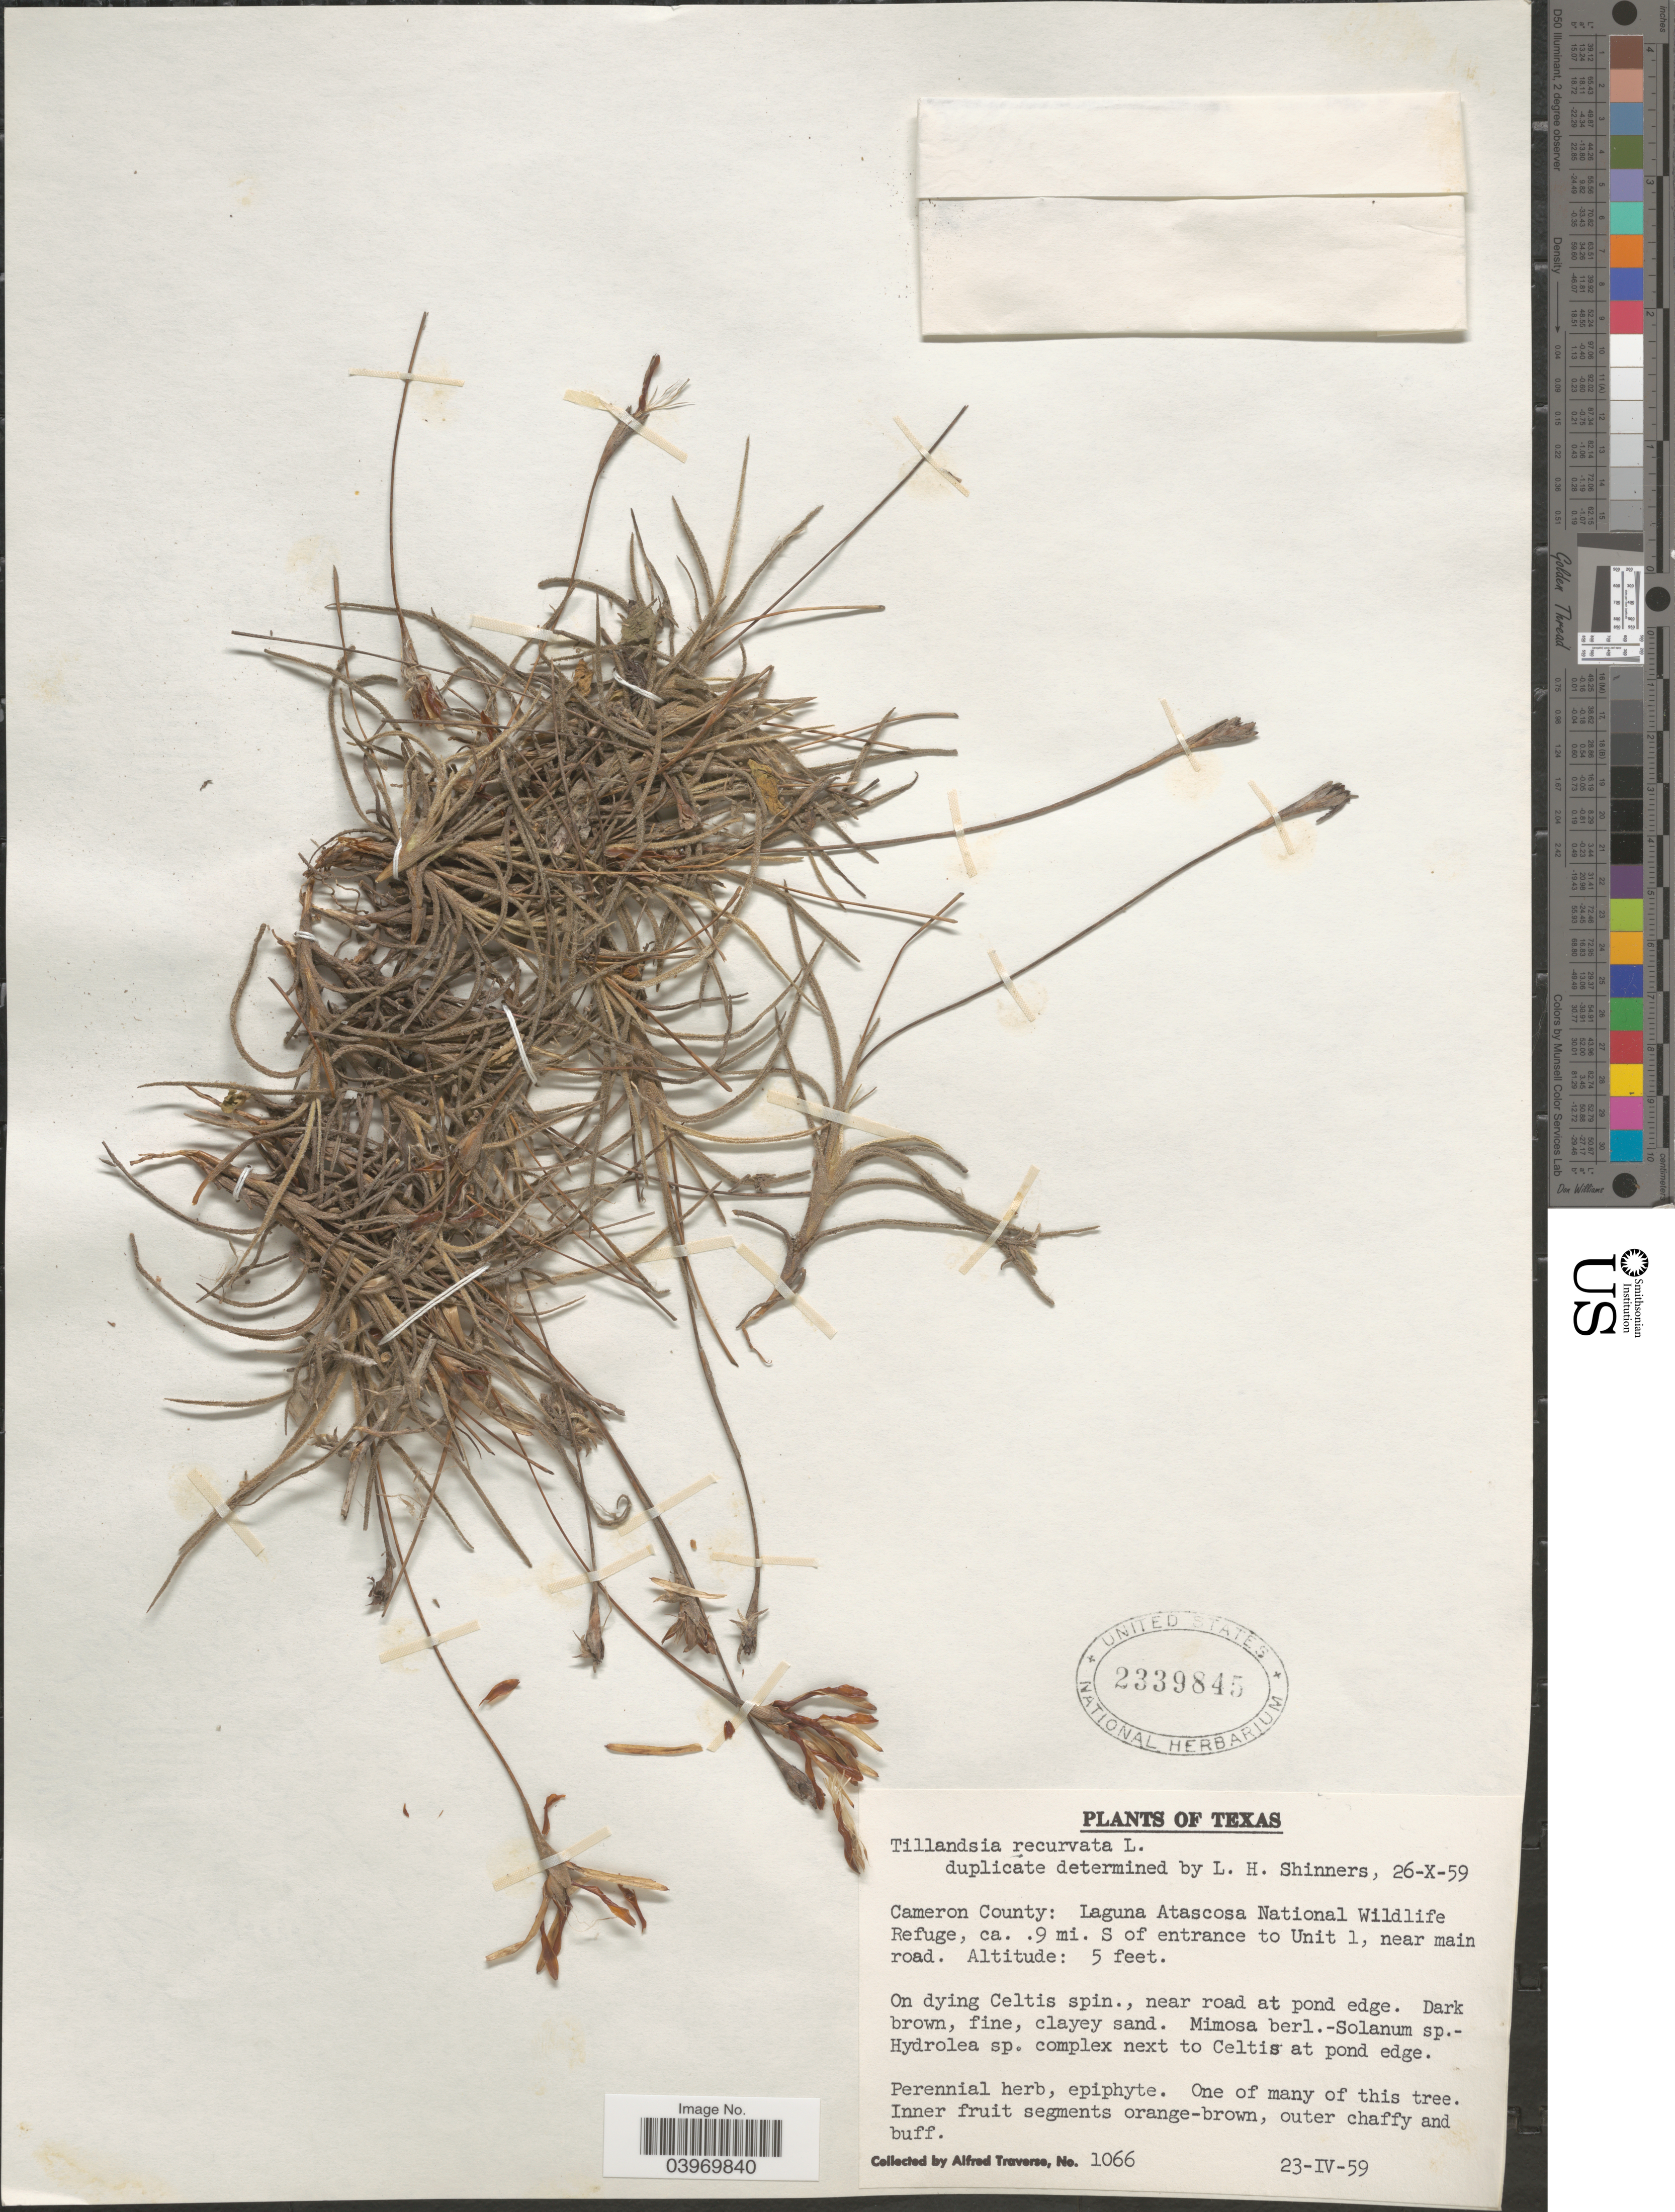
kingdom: Plantae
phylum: Tracheophyta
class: Liliopsida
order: Poales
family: Bromeliaceae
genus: Tillandsia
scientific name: Tillandsia recurvata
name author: L.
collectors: A. Traverse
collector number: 1066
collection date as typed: Transcribed d/m/y: 23/4/59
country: United States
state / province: Texas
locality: Cameron County: Laguna Atascosa National Wildlife Refuge, ca. 9 mi. S of entrance to Unit 1, near main road.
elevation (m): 2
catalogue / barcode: US 2339845